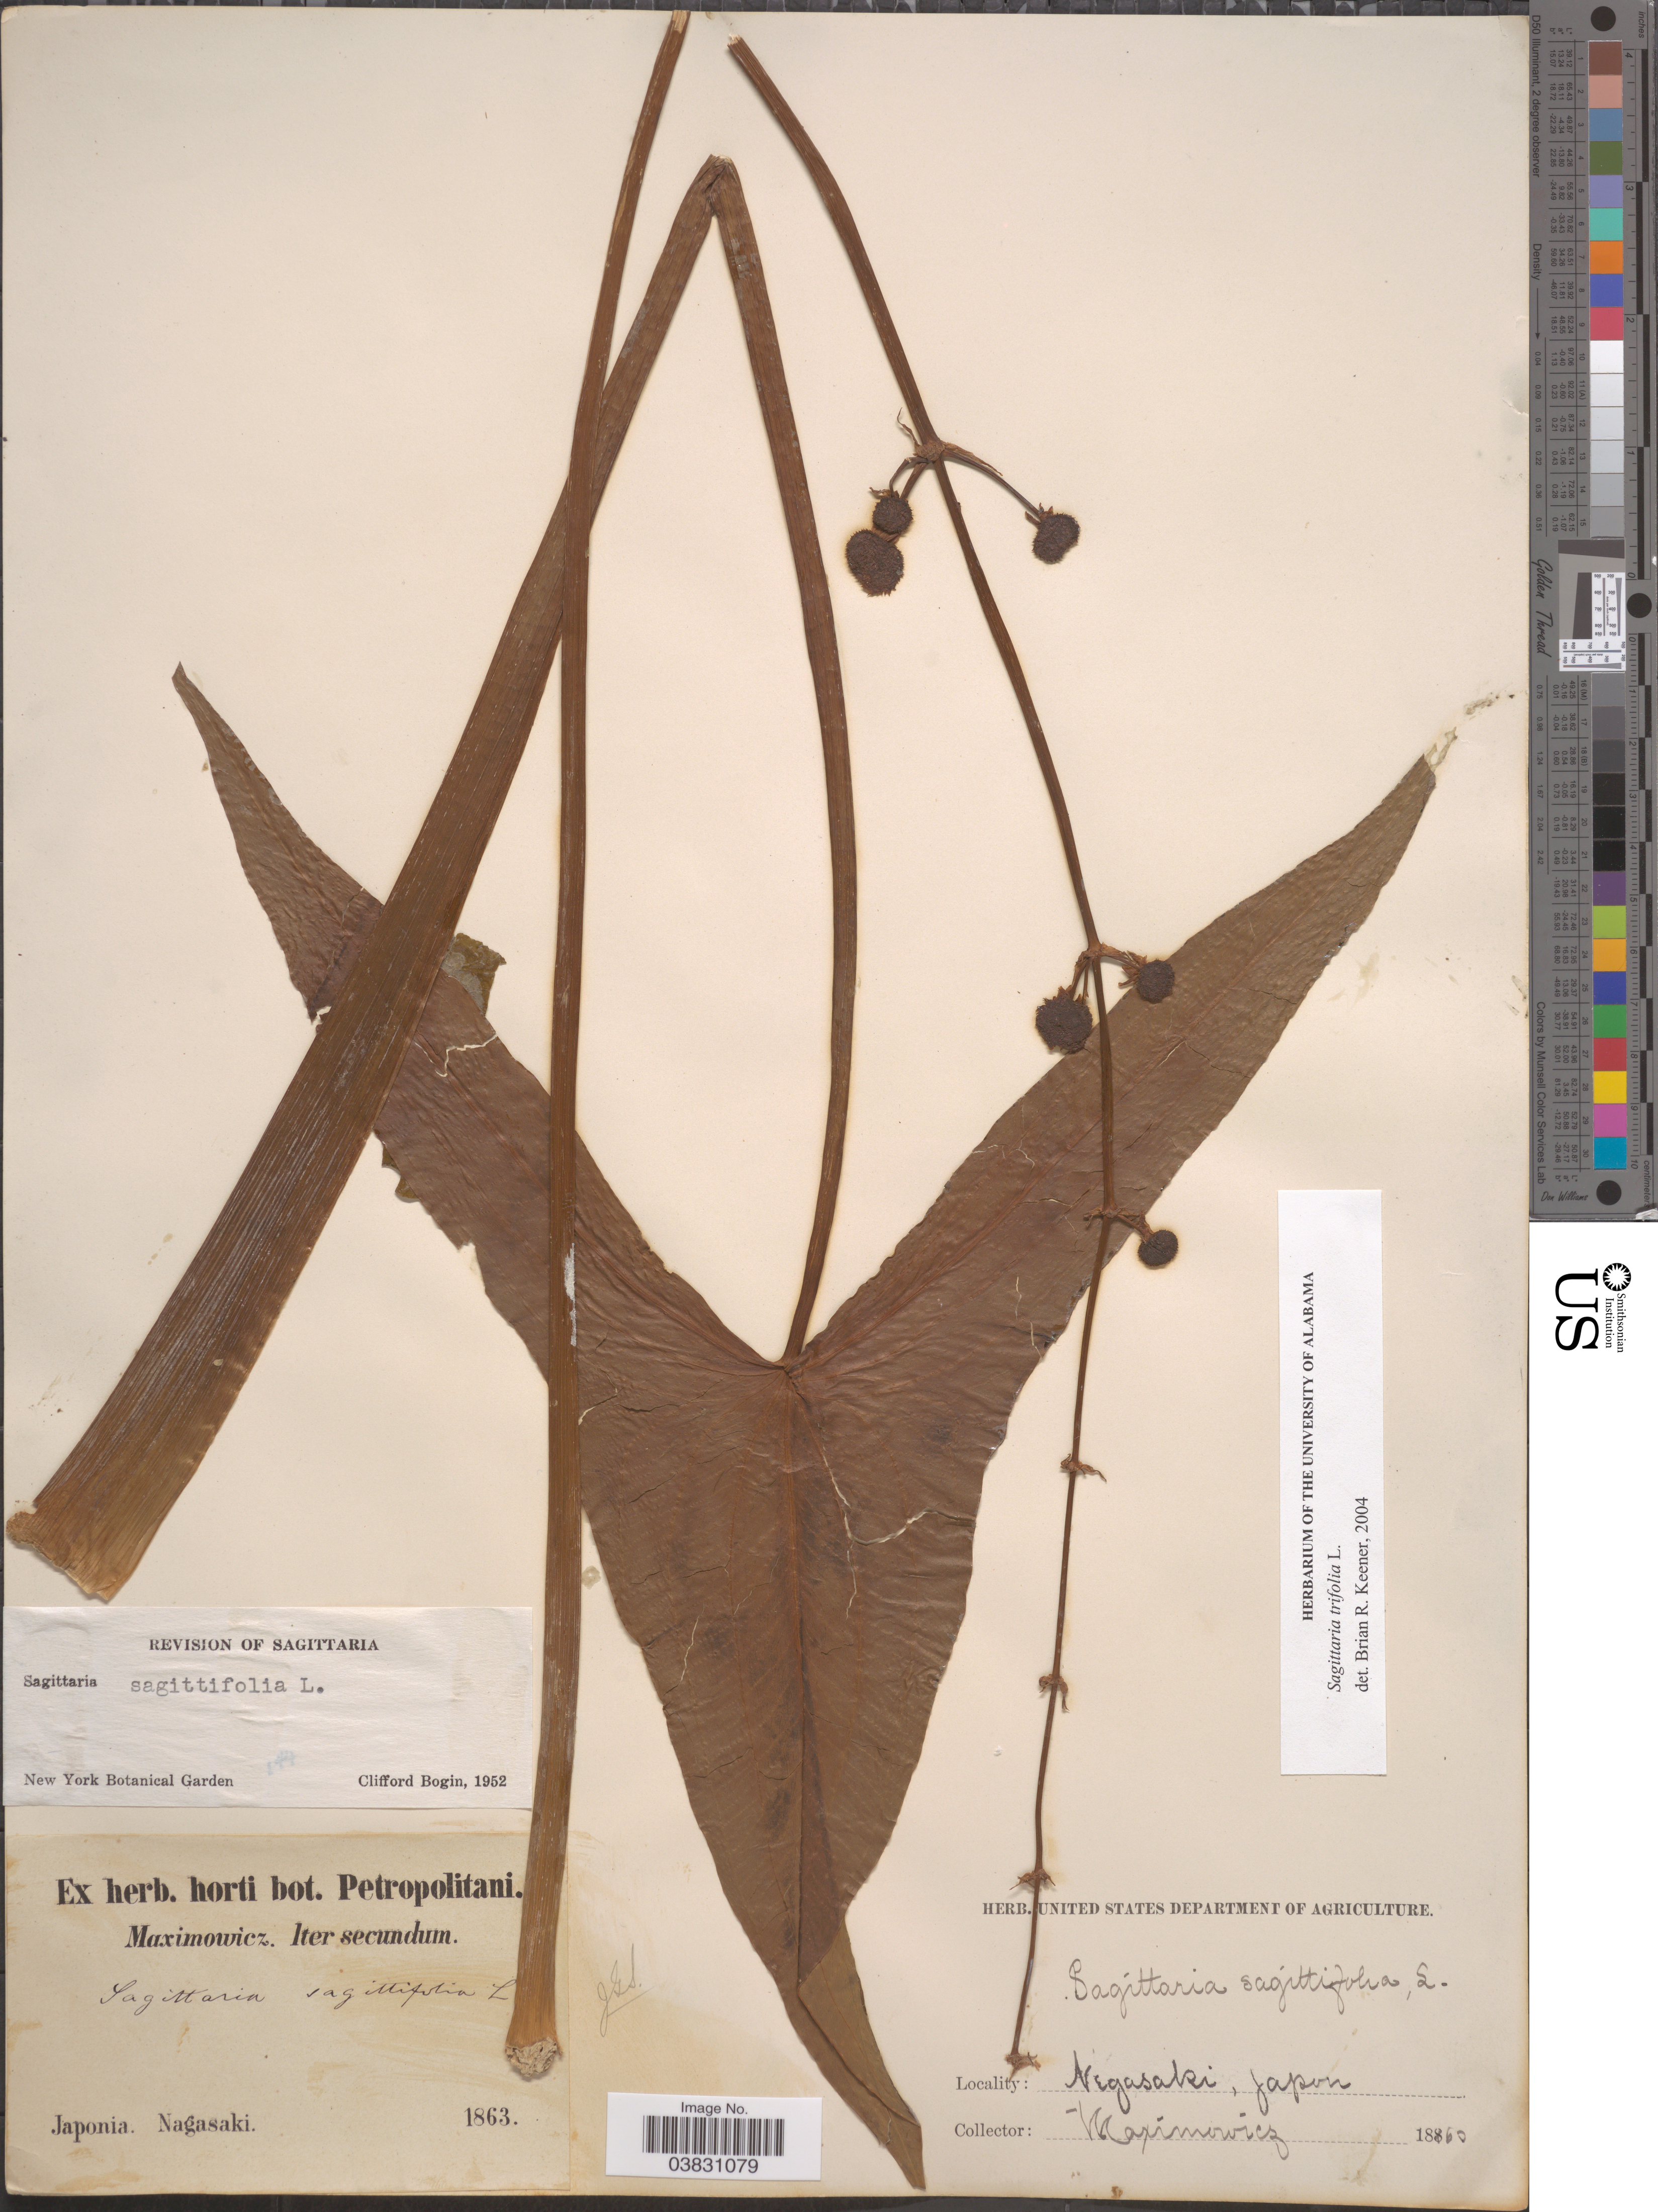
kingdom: Plantae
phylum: Tracheophyta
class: Liliopsida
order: Alismatales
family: Alismataceae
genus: Sagittaria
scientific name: Sagittaria trifolia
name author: L.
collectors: -. Maximowicz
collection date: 1863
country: Japan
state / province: Nagasaki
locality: Nagasaki.